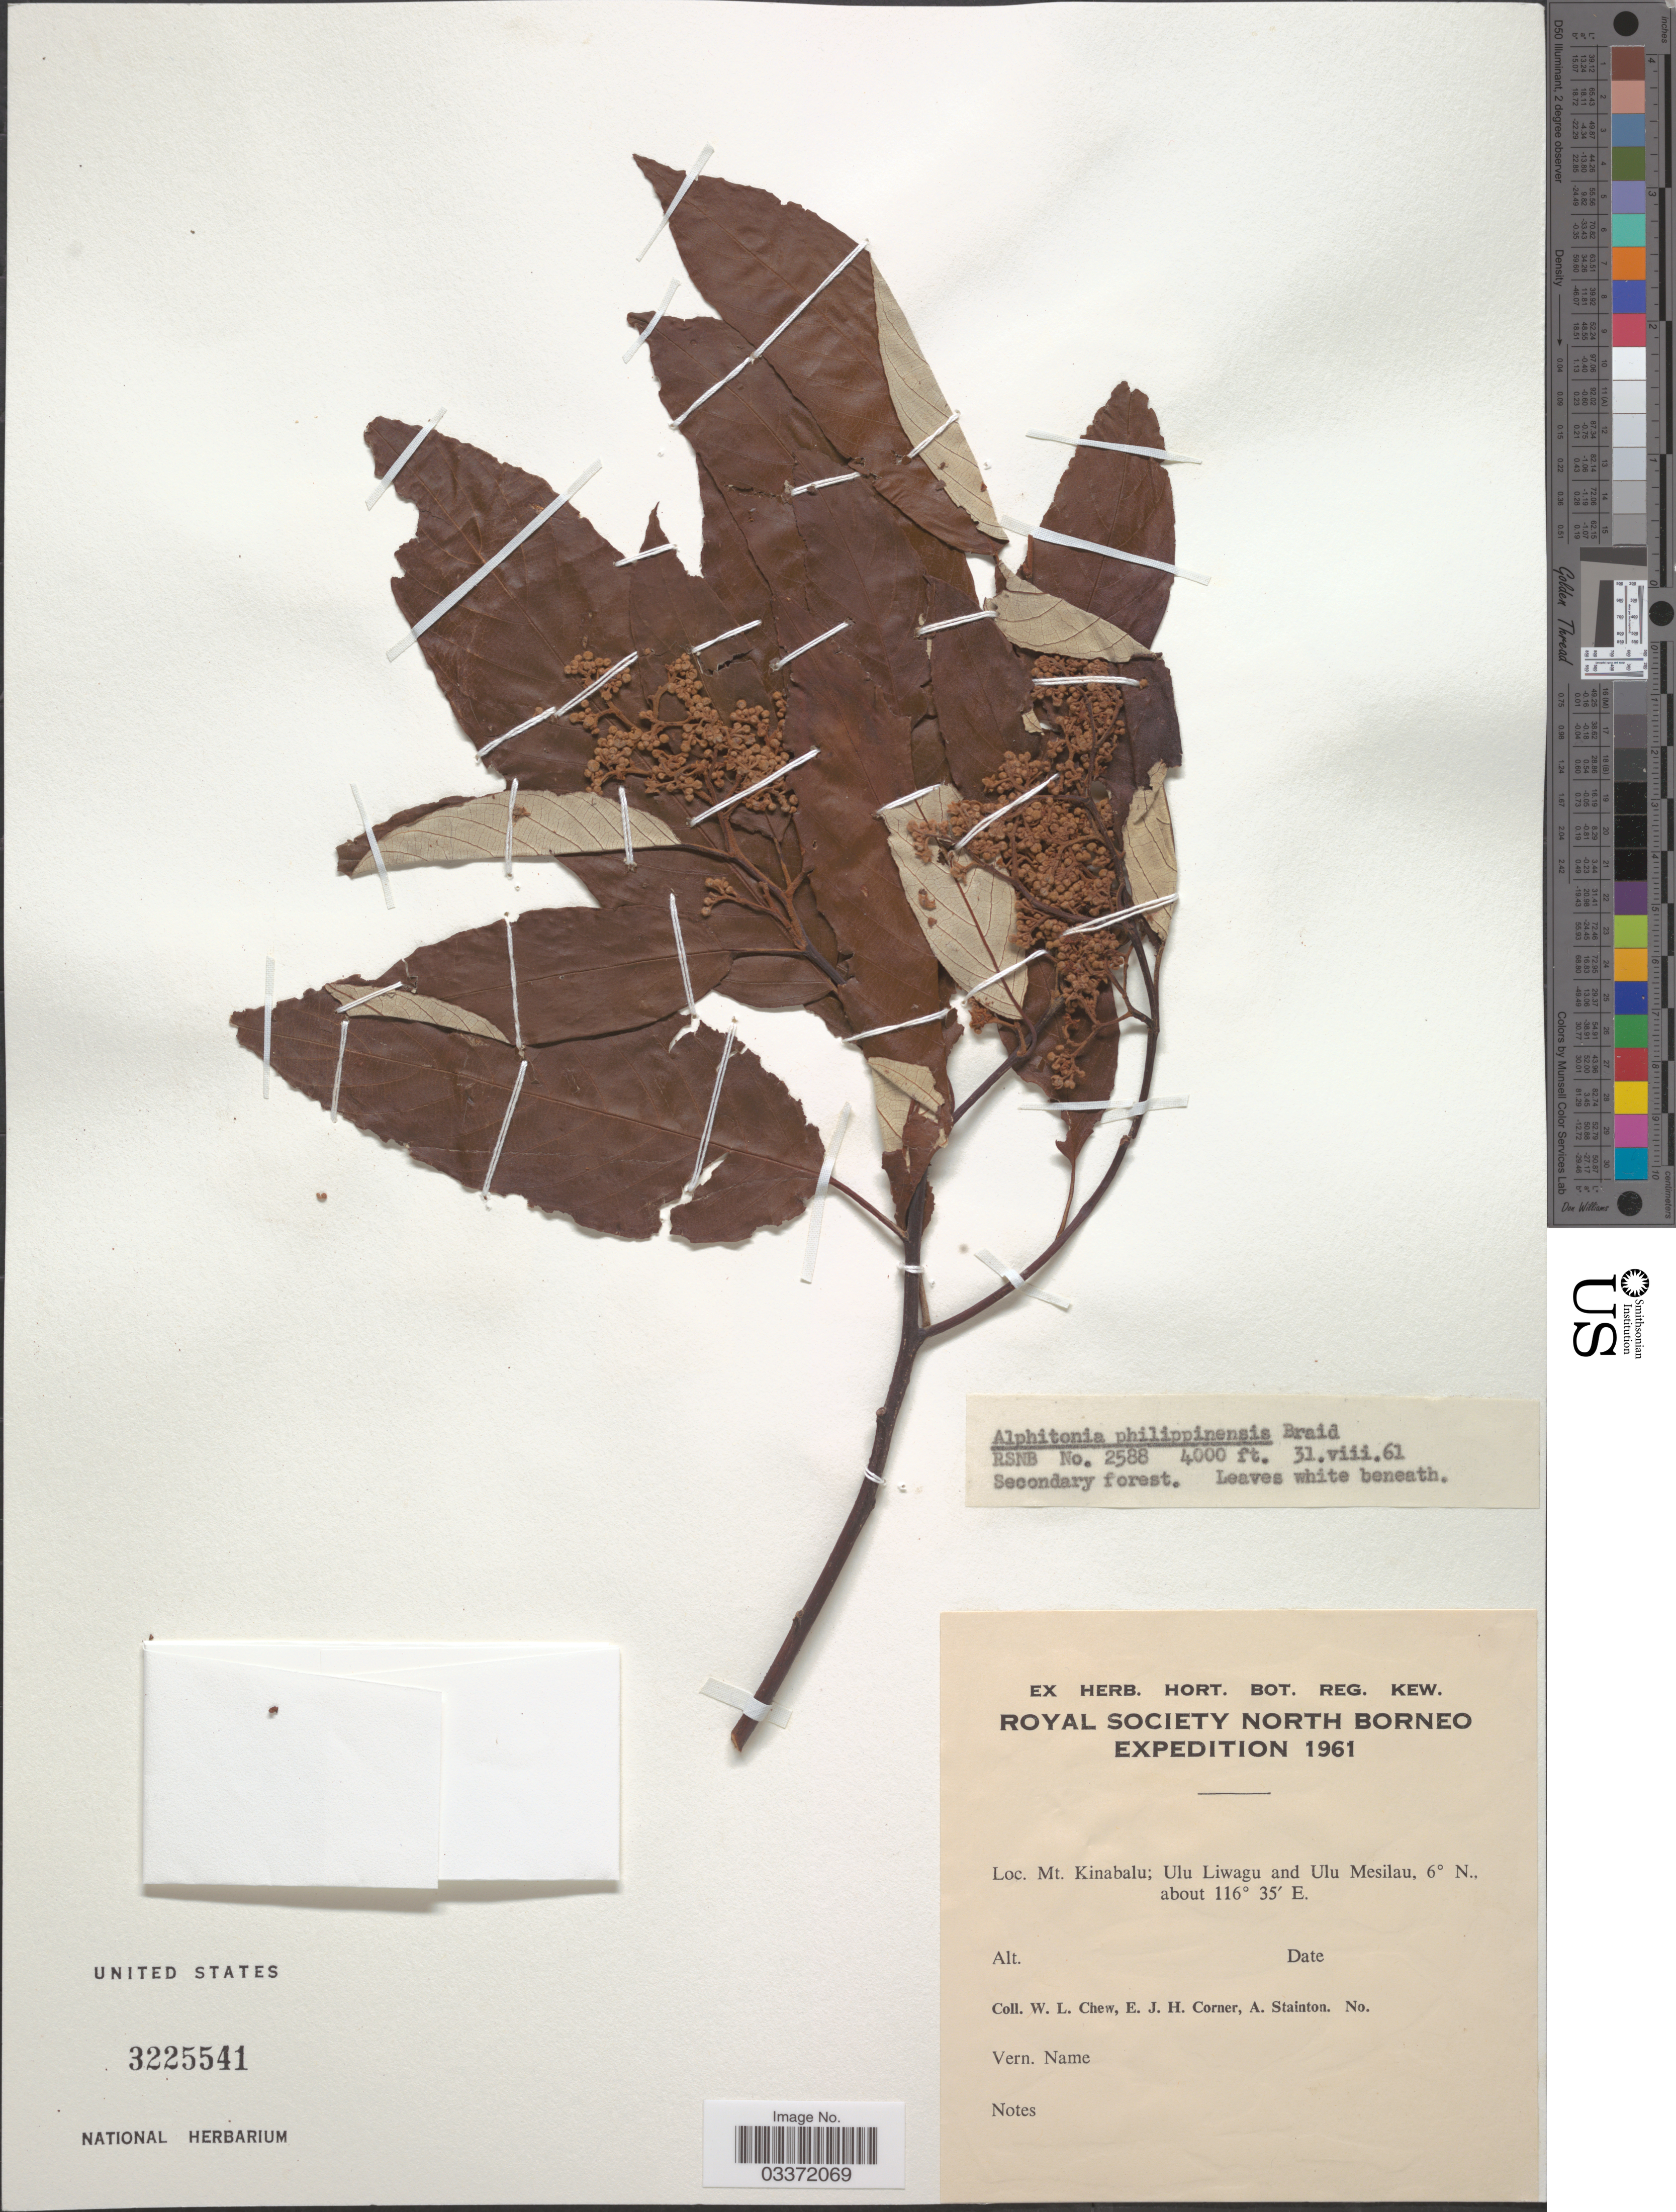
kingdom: Plantae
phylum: Tracheophyta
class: Magnoliopsida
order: Rosales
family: Rhamnaceae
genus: Alphitonia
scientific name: Alphitonia philippinensis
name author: Braid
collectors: W. Chew, E. Corner & A. Stainton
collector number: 2588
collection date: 1961-08-31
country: Malaysia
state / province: Sabah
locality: Mt. Kinabalu; Ulu Liwagu and Ulu Mesilau.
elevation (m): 1219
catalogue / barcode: US 3225541